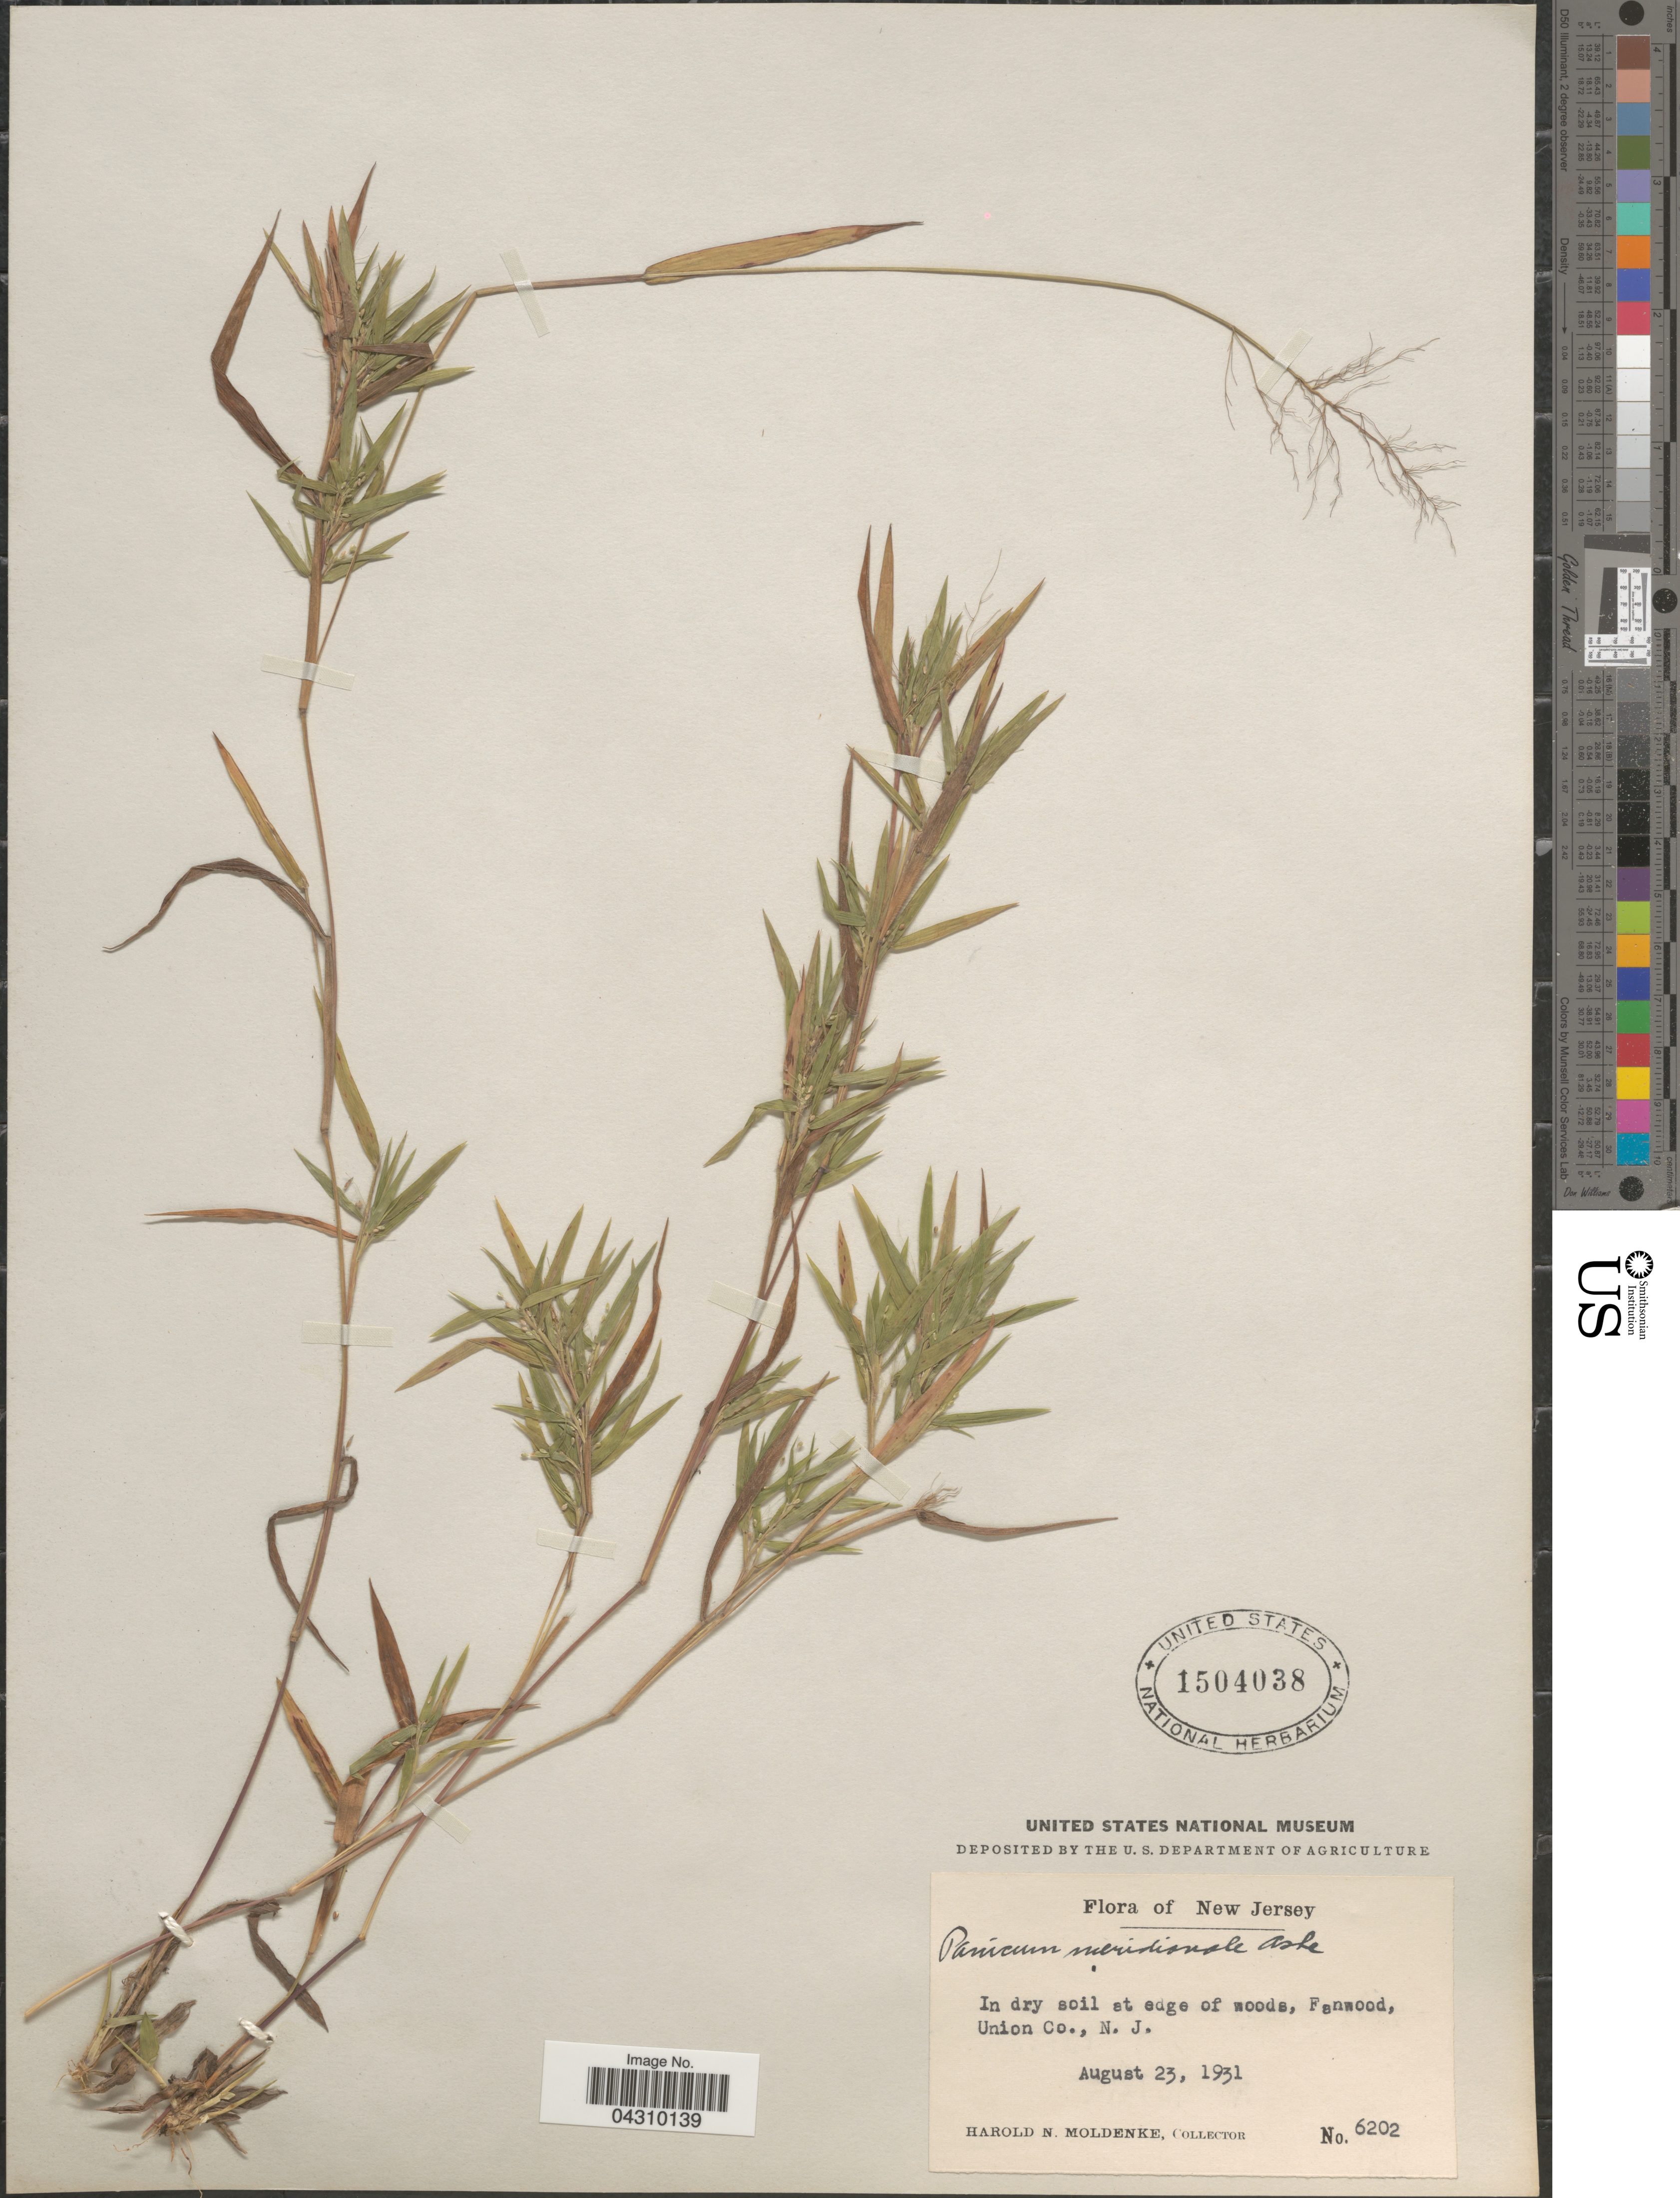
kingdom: Plantae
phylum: Tracheophyta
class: Liliopsida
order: Poales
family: Poaceae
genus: Dichanthelium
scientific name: Dichanthelium acuminatum var. acuminatum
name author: (Sw.) Gould & C.A. Clark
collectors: H. N. Moldenke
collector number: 6202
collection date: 1931-08-23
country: United States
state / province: New Jersey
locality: In dry soil at edge of woods, Fanwood, Union Co.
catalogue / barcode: US 1504038